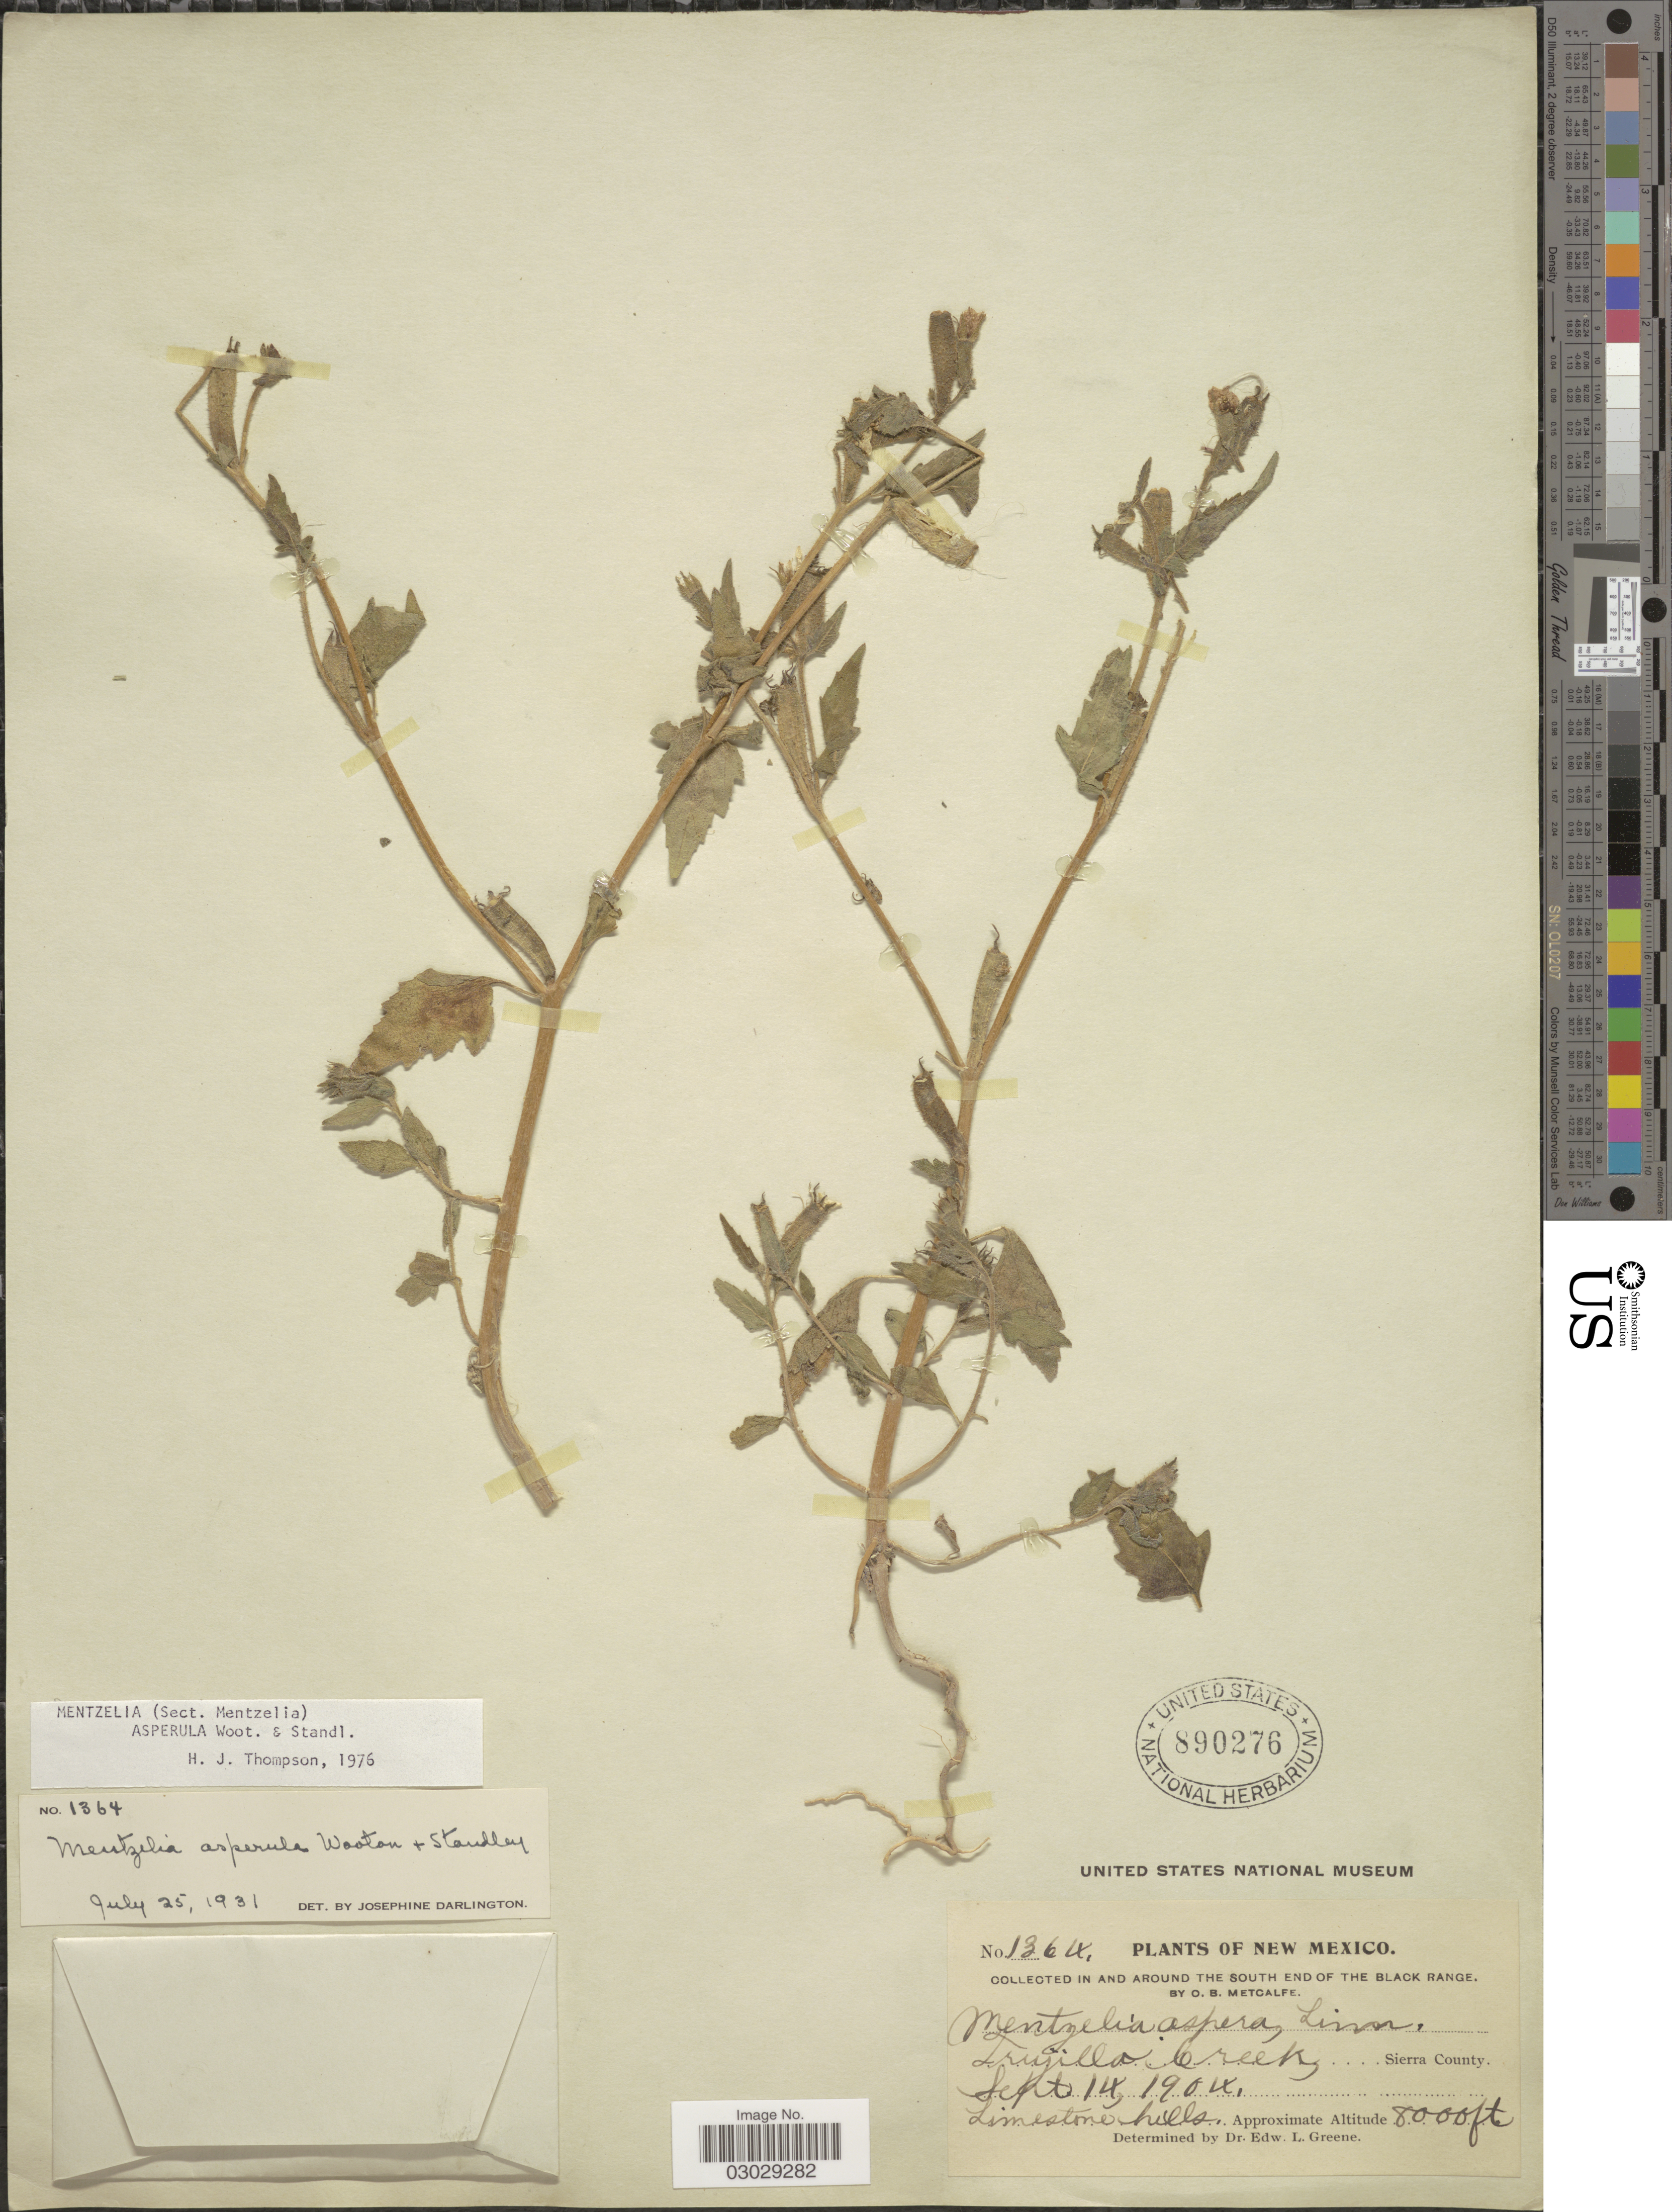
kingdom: Plantae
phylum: Tracheophyta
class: Magnoliopsida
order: Cornales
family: Loasaceae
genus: Mentzelia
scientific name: Mentzelia asperula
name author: Wooton & Standl.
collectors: O. B. Metcalfe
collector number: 1364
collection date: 1904-09-14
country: United States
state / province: New Mexico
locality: In and around the South end of the Black range. Trujillo Creek, Sierra County. Limestone hills.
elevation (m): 2438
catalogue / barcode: US 890276